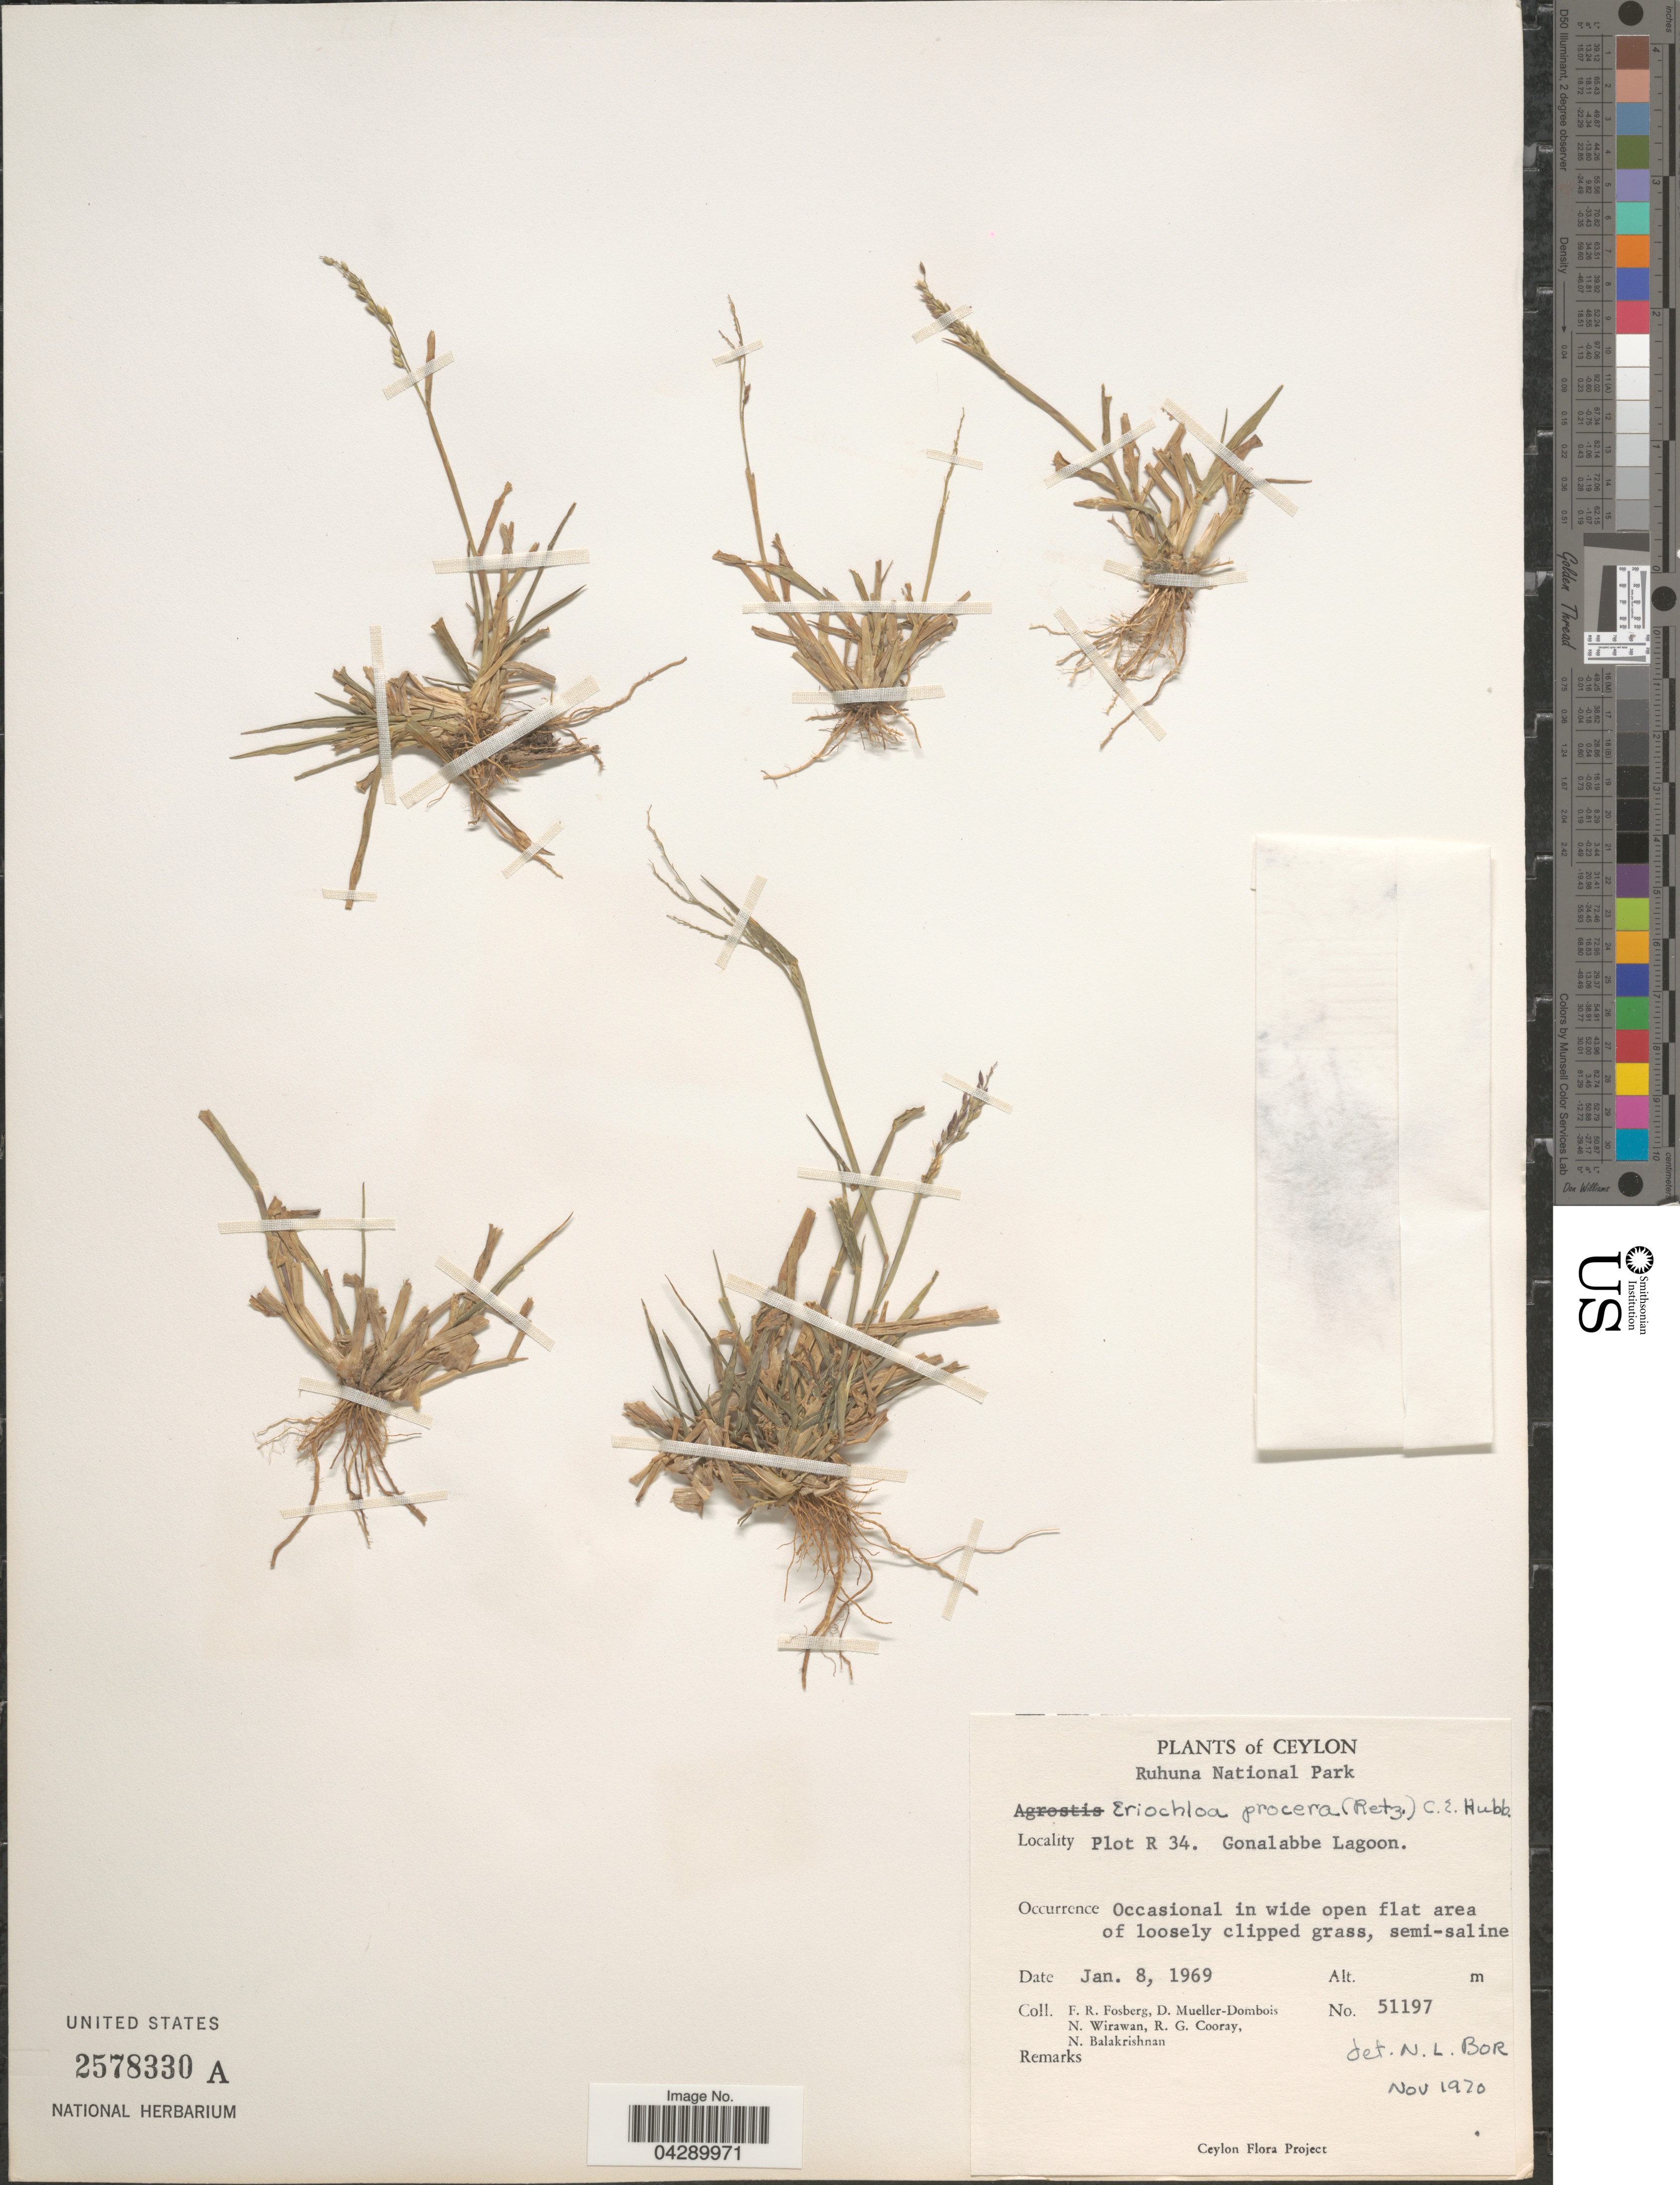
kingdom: Plantae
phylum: Tracheophyta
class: Liliopsida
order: Poales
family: Poaceae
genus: Eriochloa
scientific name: Eriochloa procera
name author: (Retz.) C.E. Hubb.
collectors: F. R. Fosberg, D. Mueller-Dombois, N. Wirawan, R. Cooray & N. Balakrishnan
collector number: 51197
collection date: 1969-01-08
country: Sri Lanka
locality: Ceylon. Ruhuna National Park. Plot R 34. Gonalabbe Lagoon.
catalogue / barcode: US 2578330A